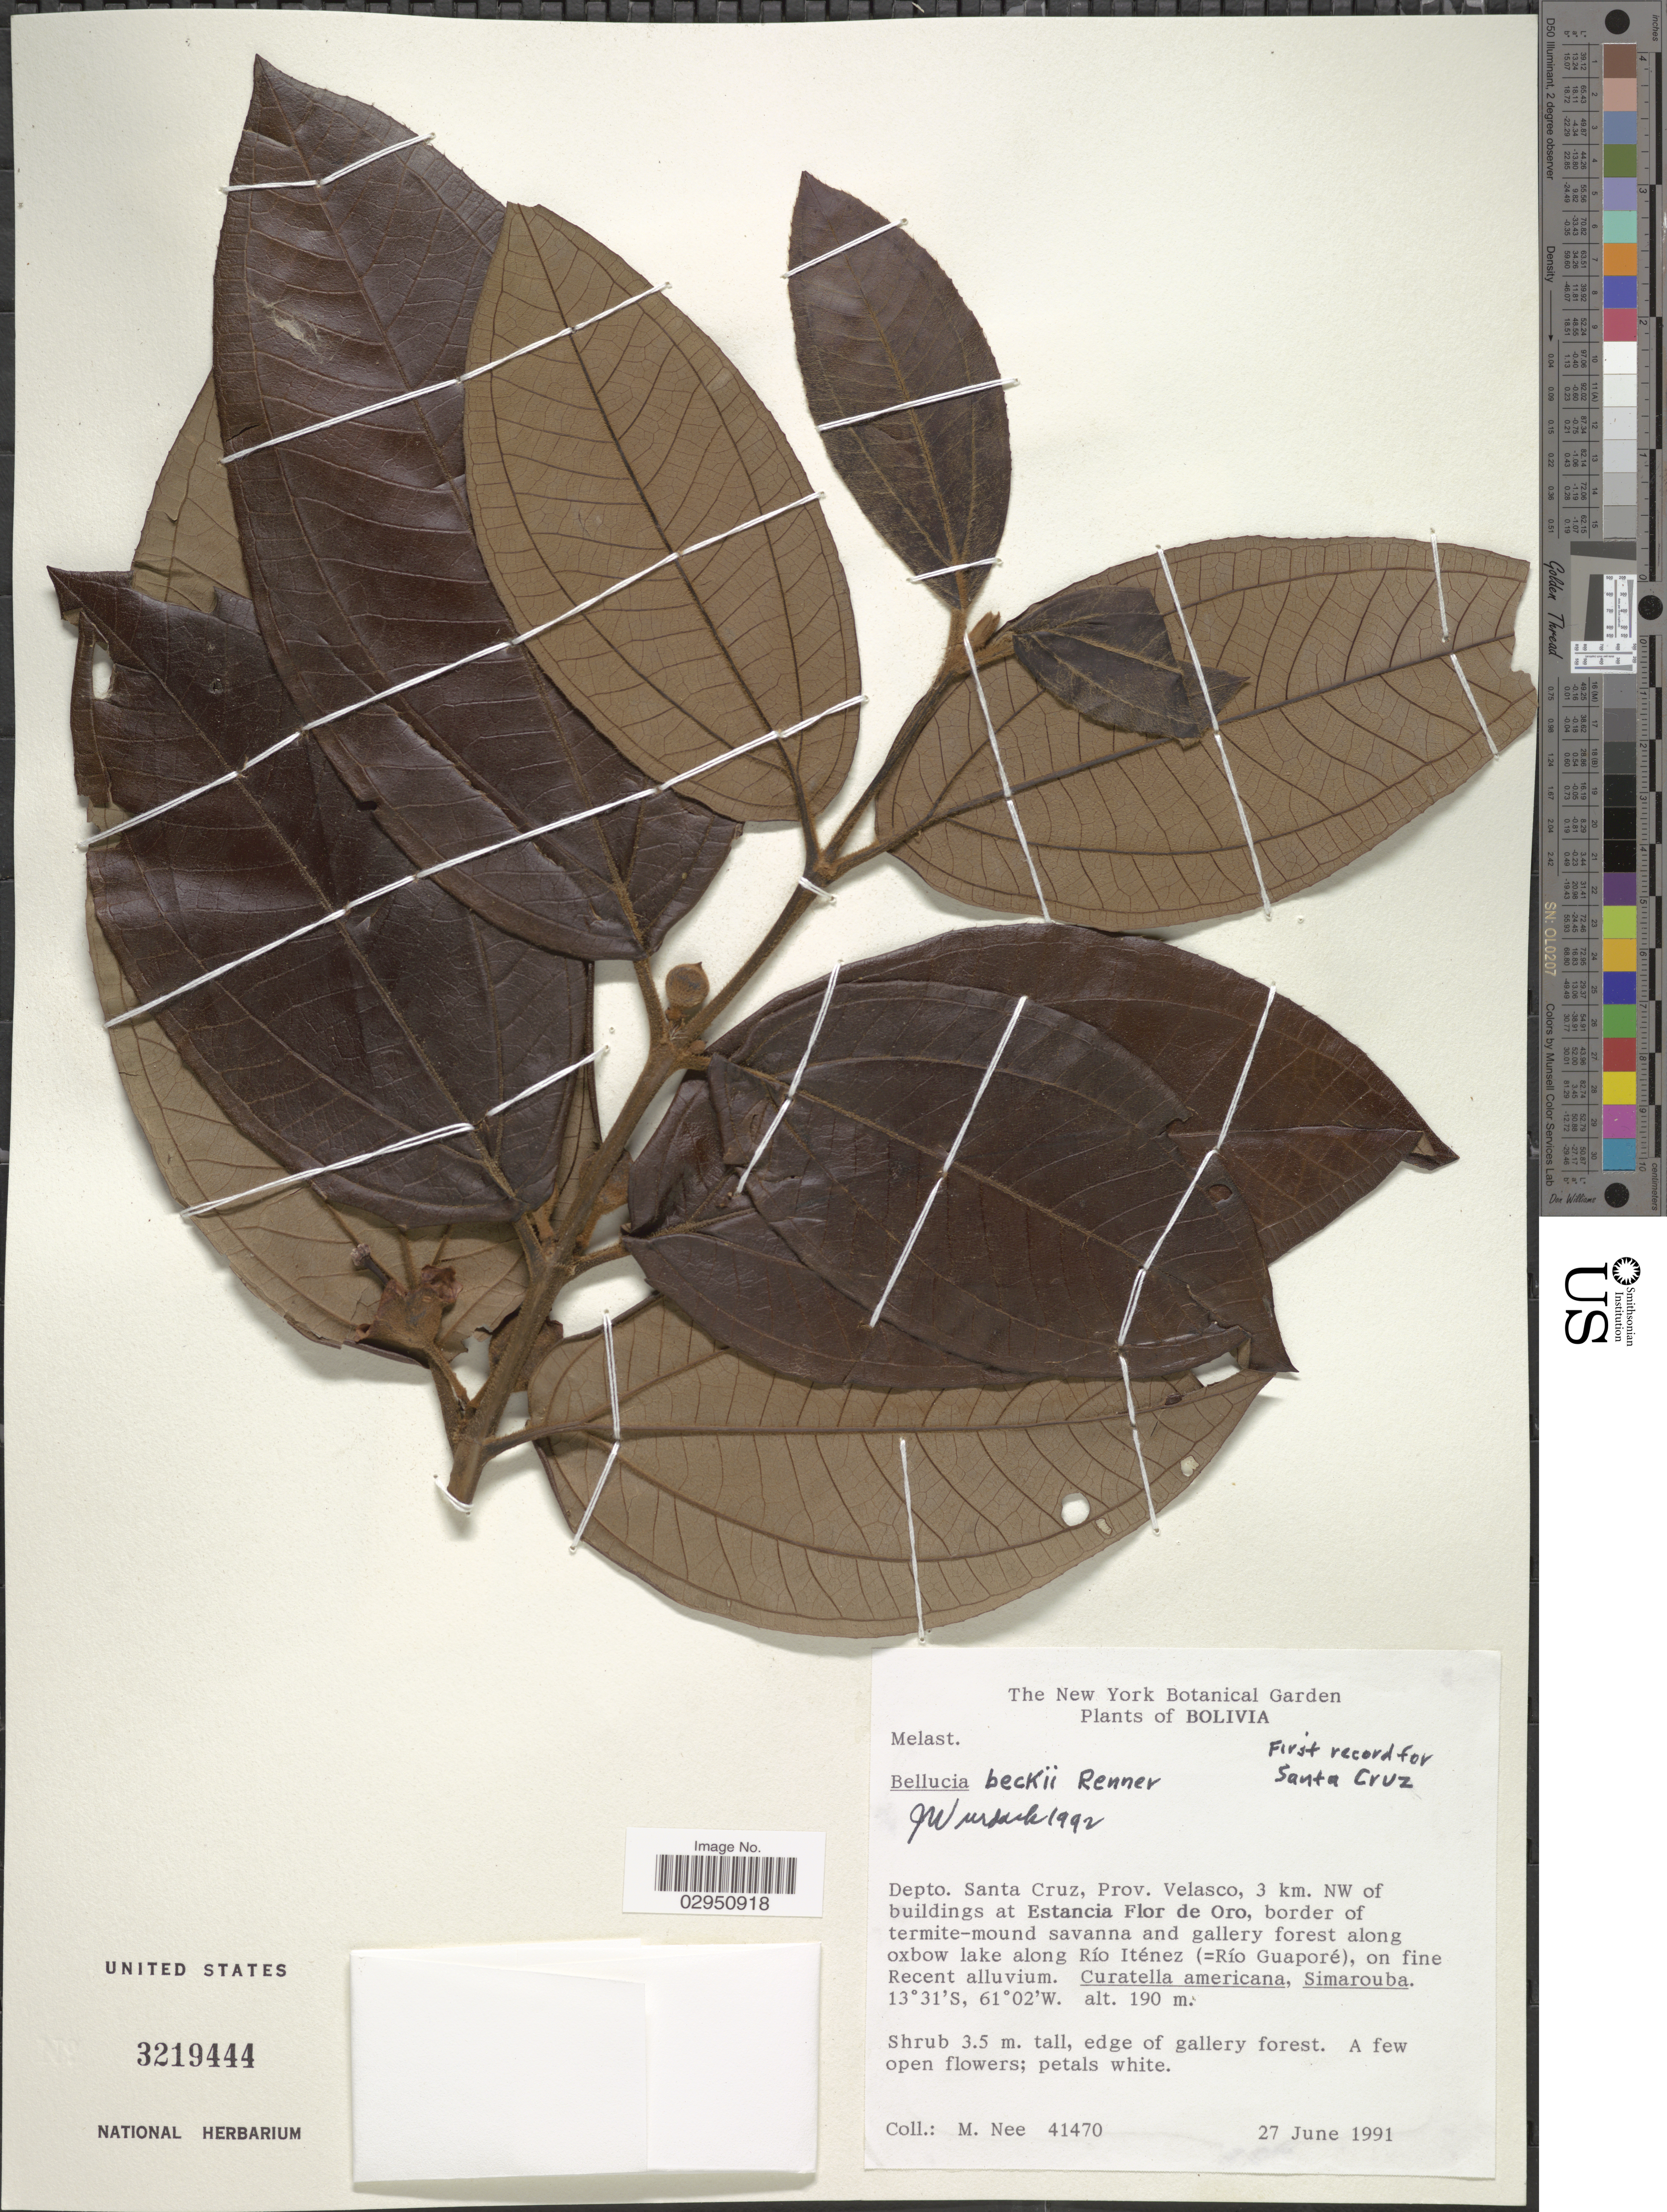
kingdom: Plantae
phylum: Tracheophyta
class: Magnoliopsida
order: Myrtales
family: Melastomataceae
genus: Bellucia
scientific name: Bellucia beckii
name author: S.S. Renner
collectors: M. Nee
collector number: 41470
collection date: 1991-06-27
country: Bolivia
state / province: Santa Cruz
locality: Depto. Santa Cruz, Prov. Velasco, 3 km. NW of buildings at Estancia Flor de Oro, border of termite-mound savanna and gallery forest along oxbow lake along Río Iténez (=Río Guaporé).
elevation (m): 190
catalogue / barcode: US 3219444